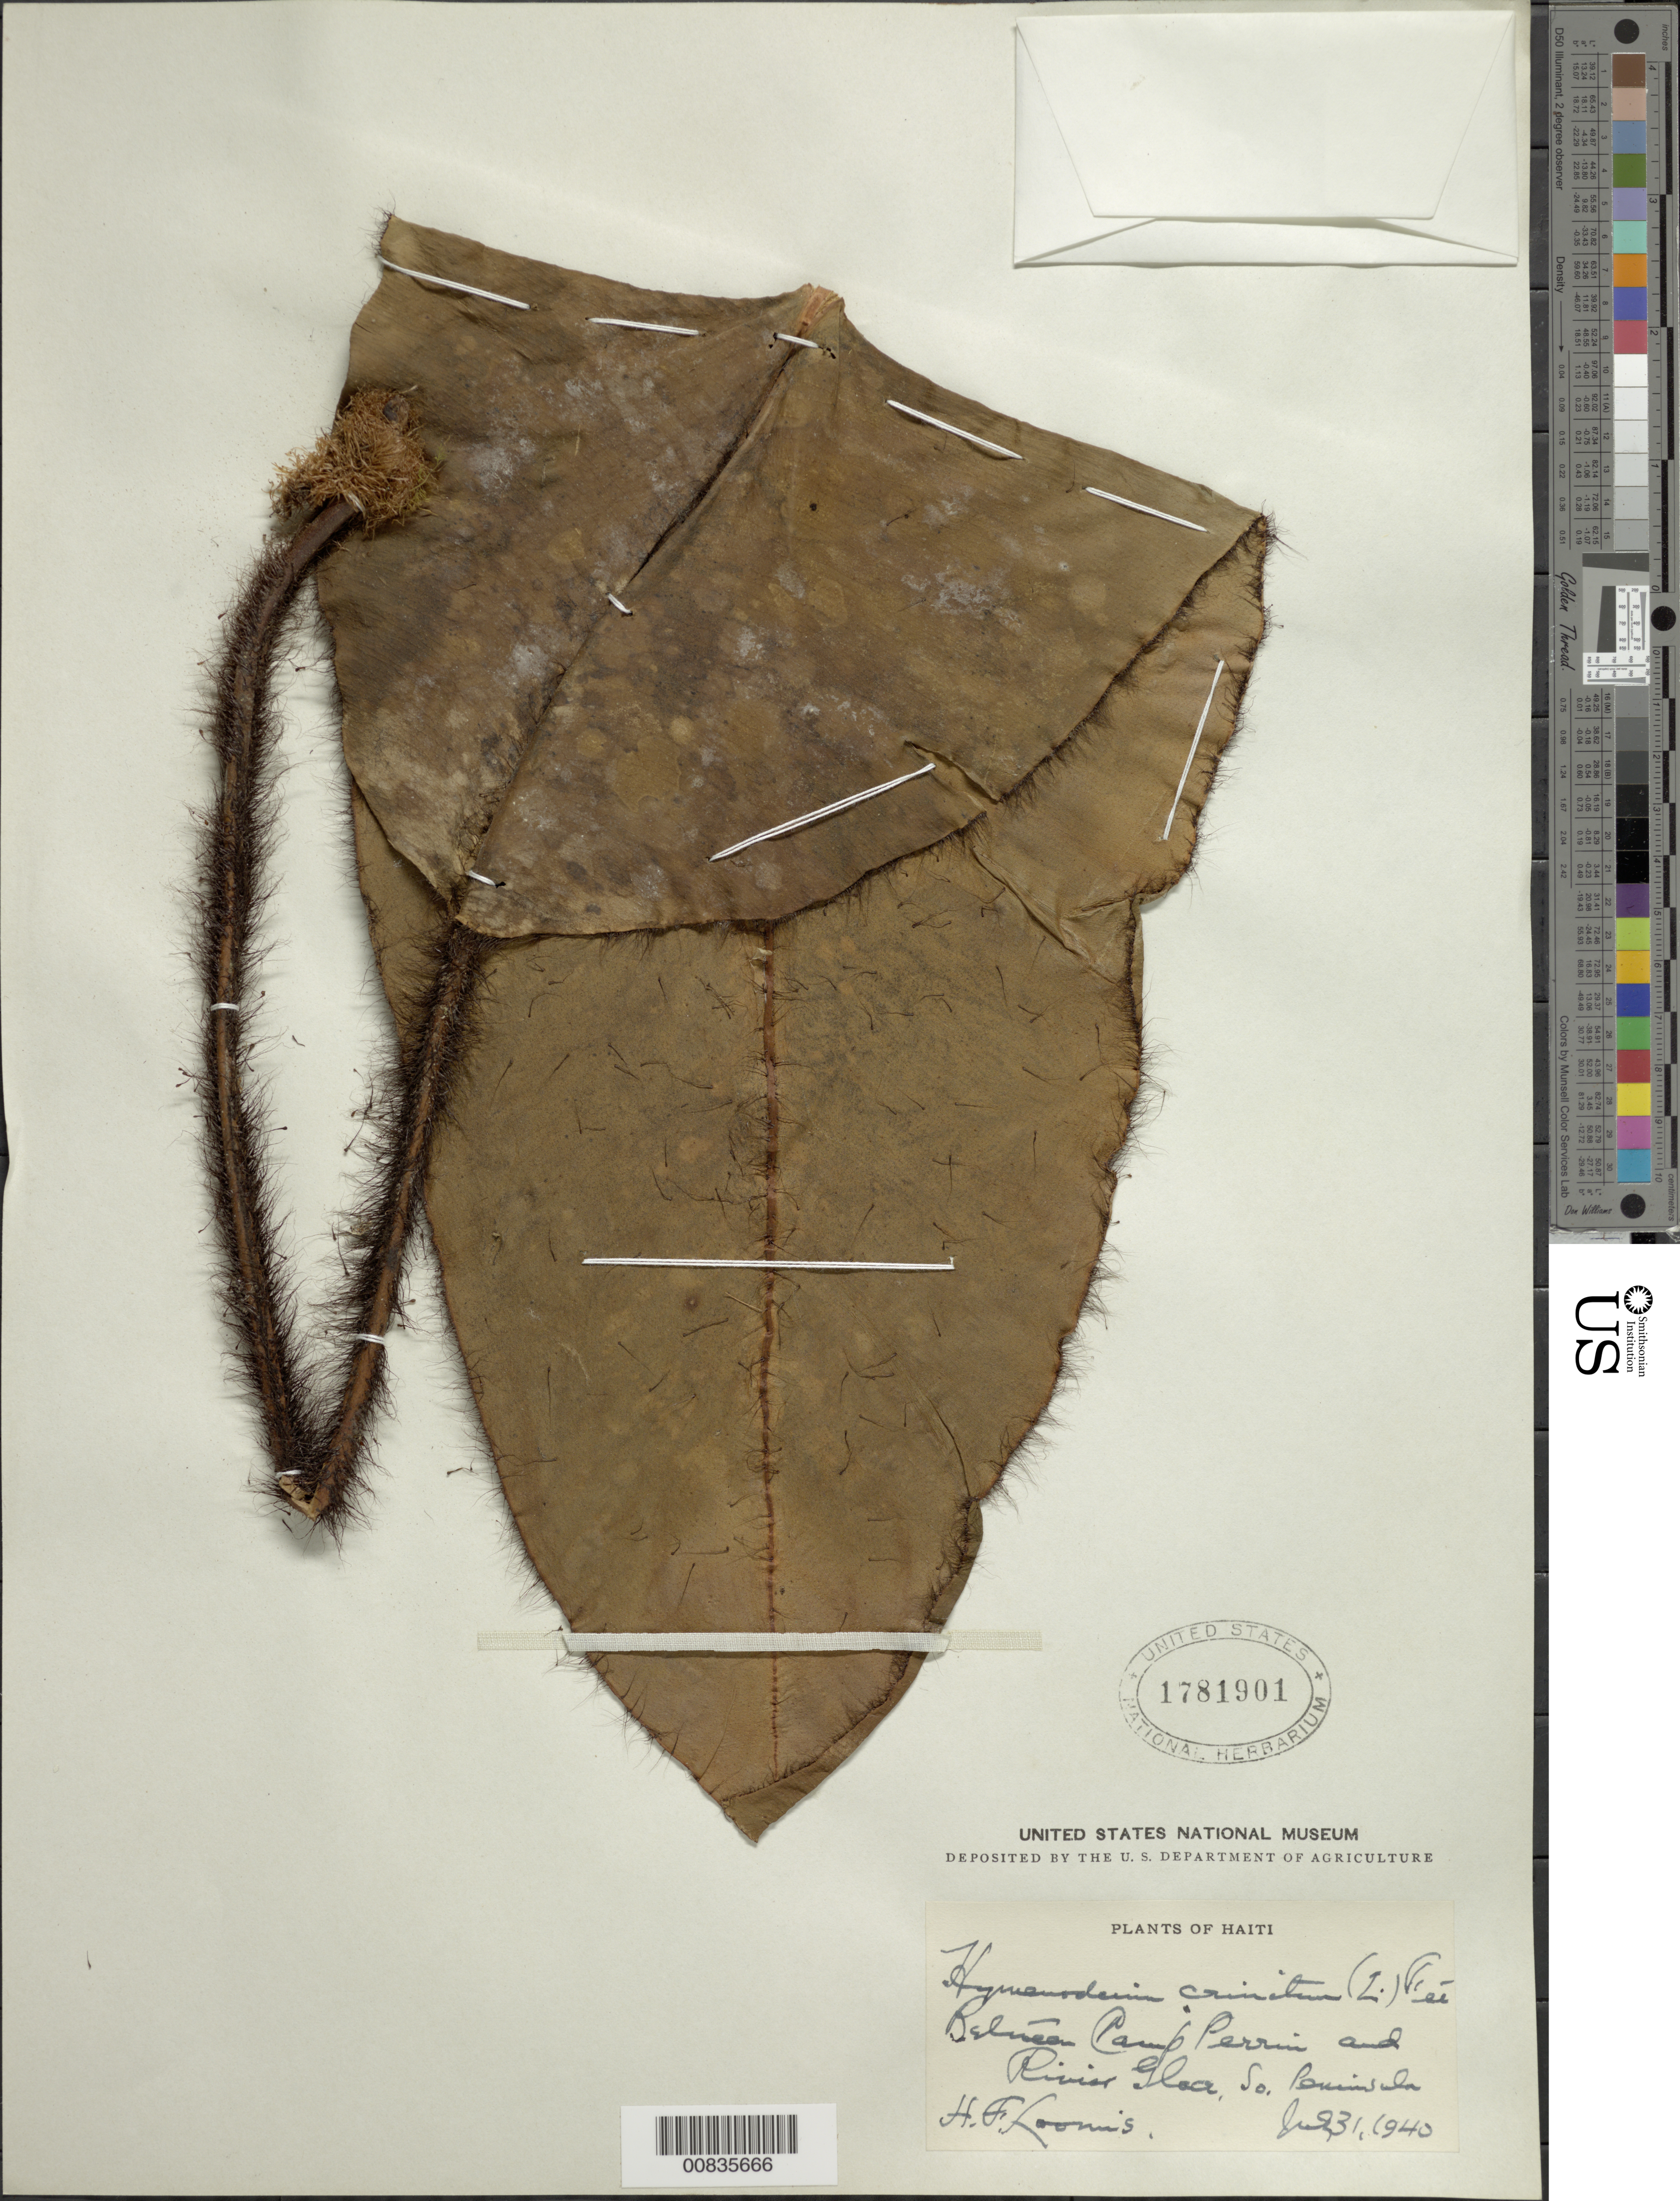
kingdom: Plantae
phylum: Tracheophyta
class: Polypodiopsida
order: Polypodiales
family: Dryopteridaceae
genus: Elaphoglossum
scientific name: Elaphoglossum crinitum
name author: (L.) Christ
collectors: H. F. Loomis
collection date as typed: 31 Jul 1940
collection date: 1940-07-31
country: Haiti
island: Hispaniola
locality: Camp Perrin to Riv. Glace, So. Peninsula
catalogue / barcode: US 1781901